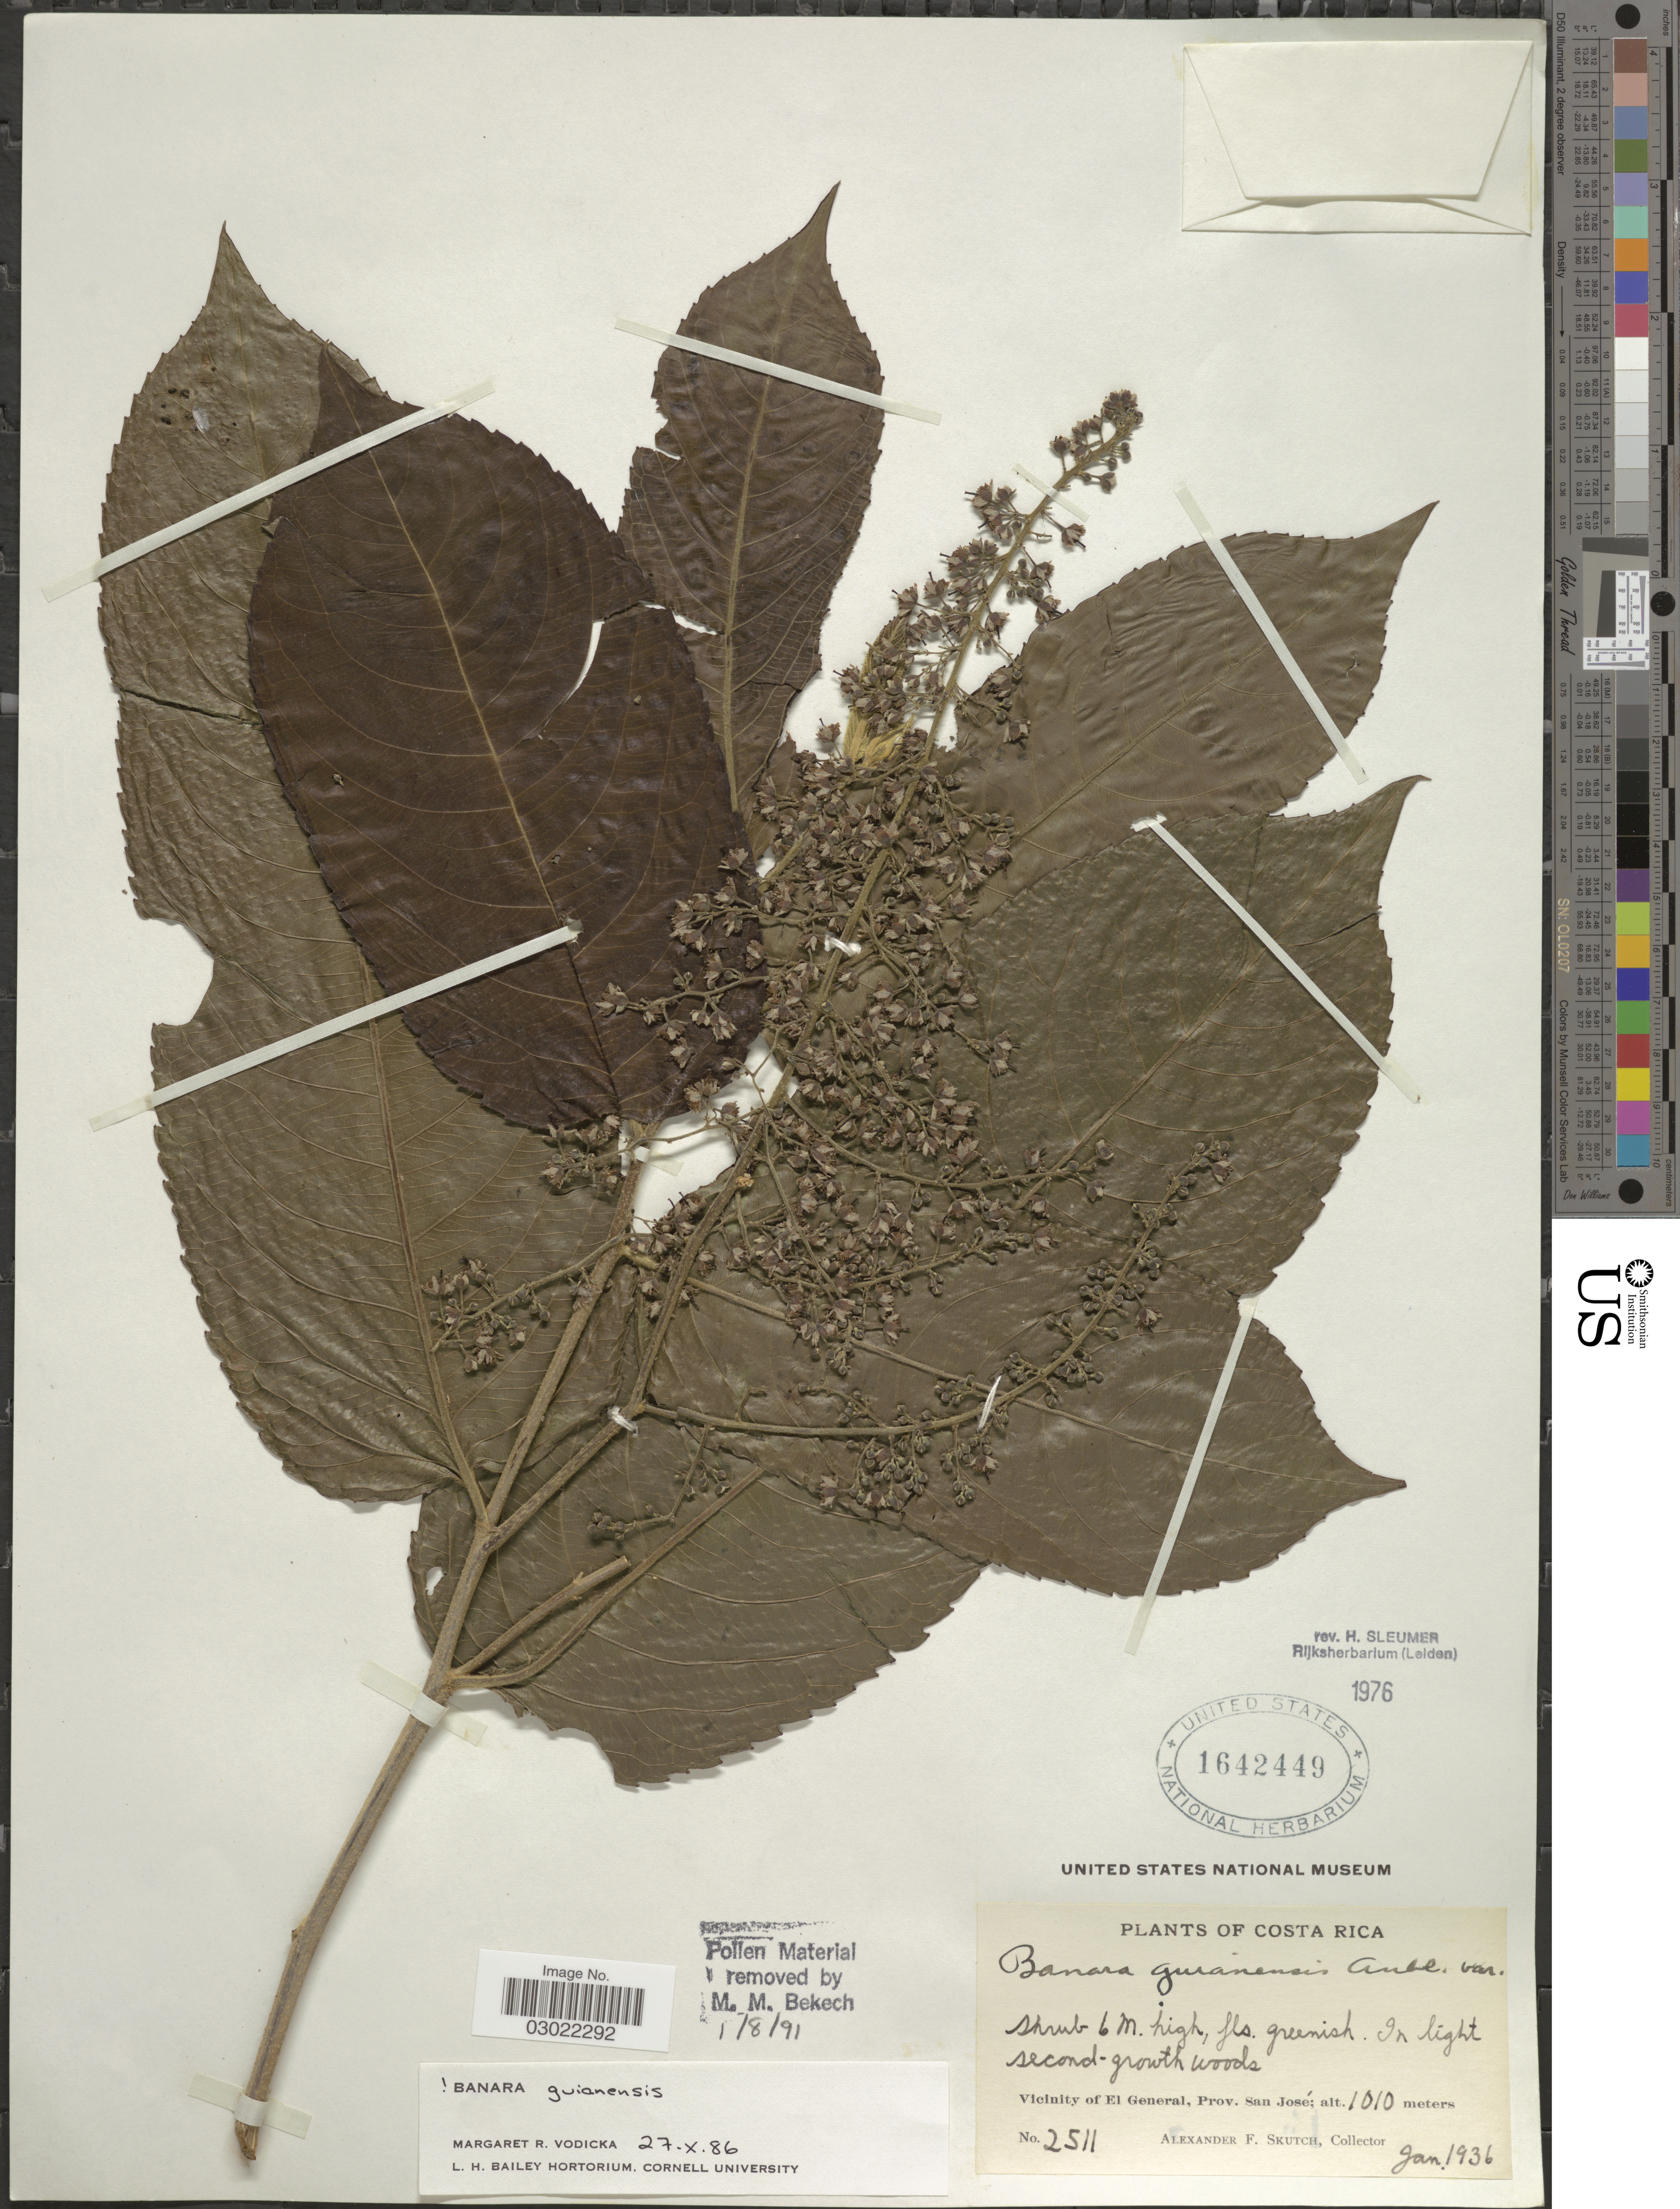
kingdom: Plantae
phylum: Tracheophyta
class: Magnoliopsida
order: Malpighiales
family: Salicaceae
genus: Banara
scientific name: Banara guianensis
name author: Aubl.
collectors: A. F. Skutch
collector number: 2511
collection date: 1936-01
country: Costa Rica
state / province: San José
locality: Vicinity of El General, Prov. San José.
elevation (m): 1010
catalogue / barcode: US 1642449